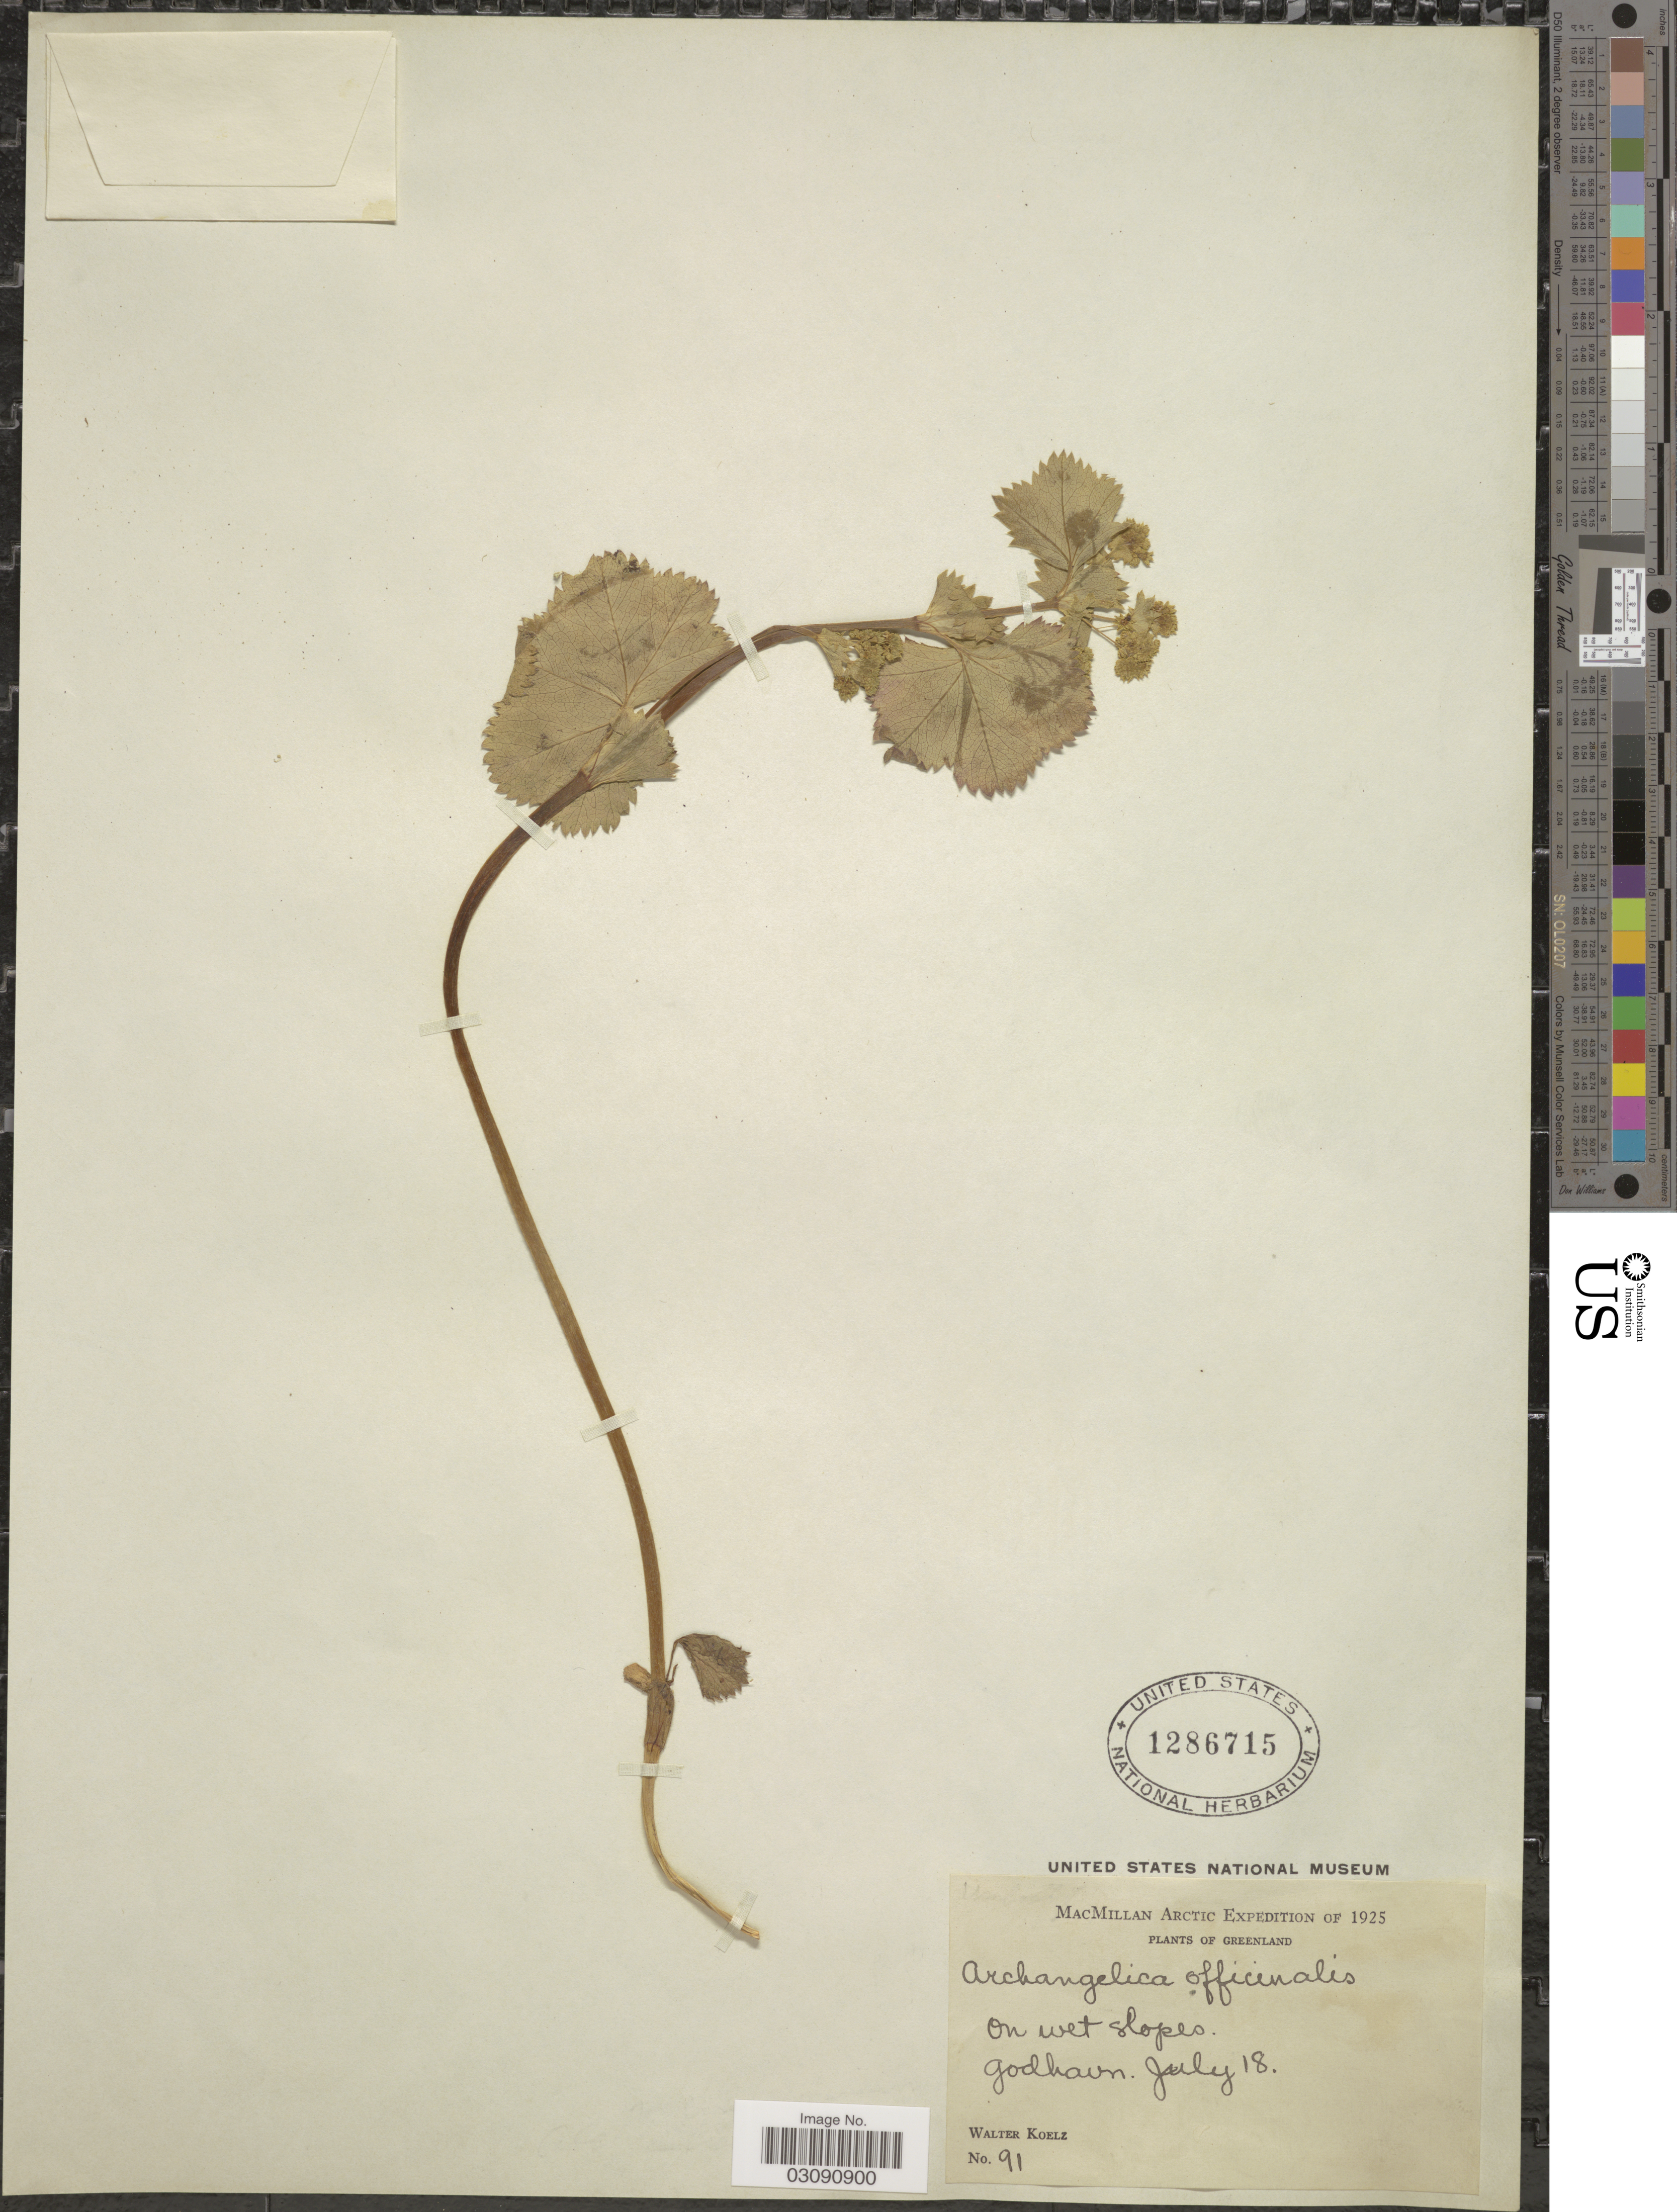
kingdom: Plantae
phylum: Tracheophyta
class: Magnoliopsida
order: Apiales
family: Apiaceae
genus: Archangelica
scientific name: Archangelica officinalis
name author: Hoffm.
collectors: W. N. Koelz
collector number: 91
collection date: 1925-07-18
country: Greenland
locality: MacMillan Arctic, Godhavn.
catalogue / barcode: US 1286715